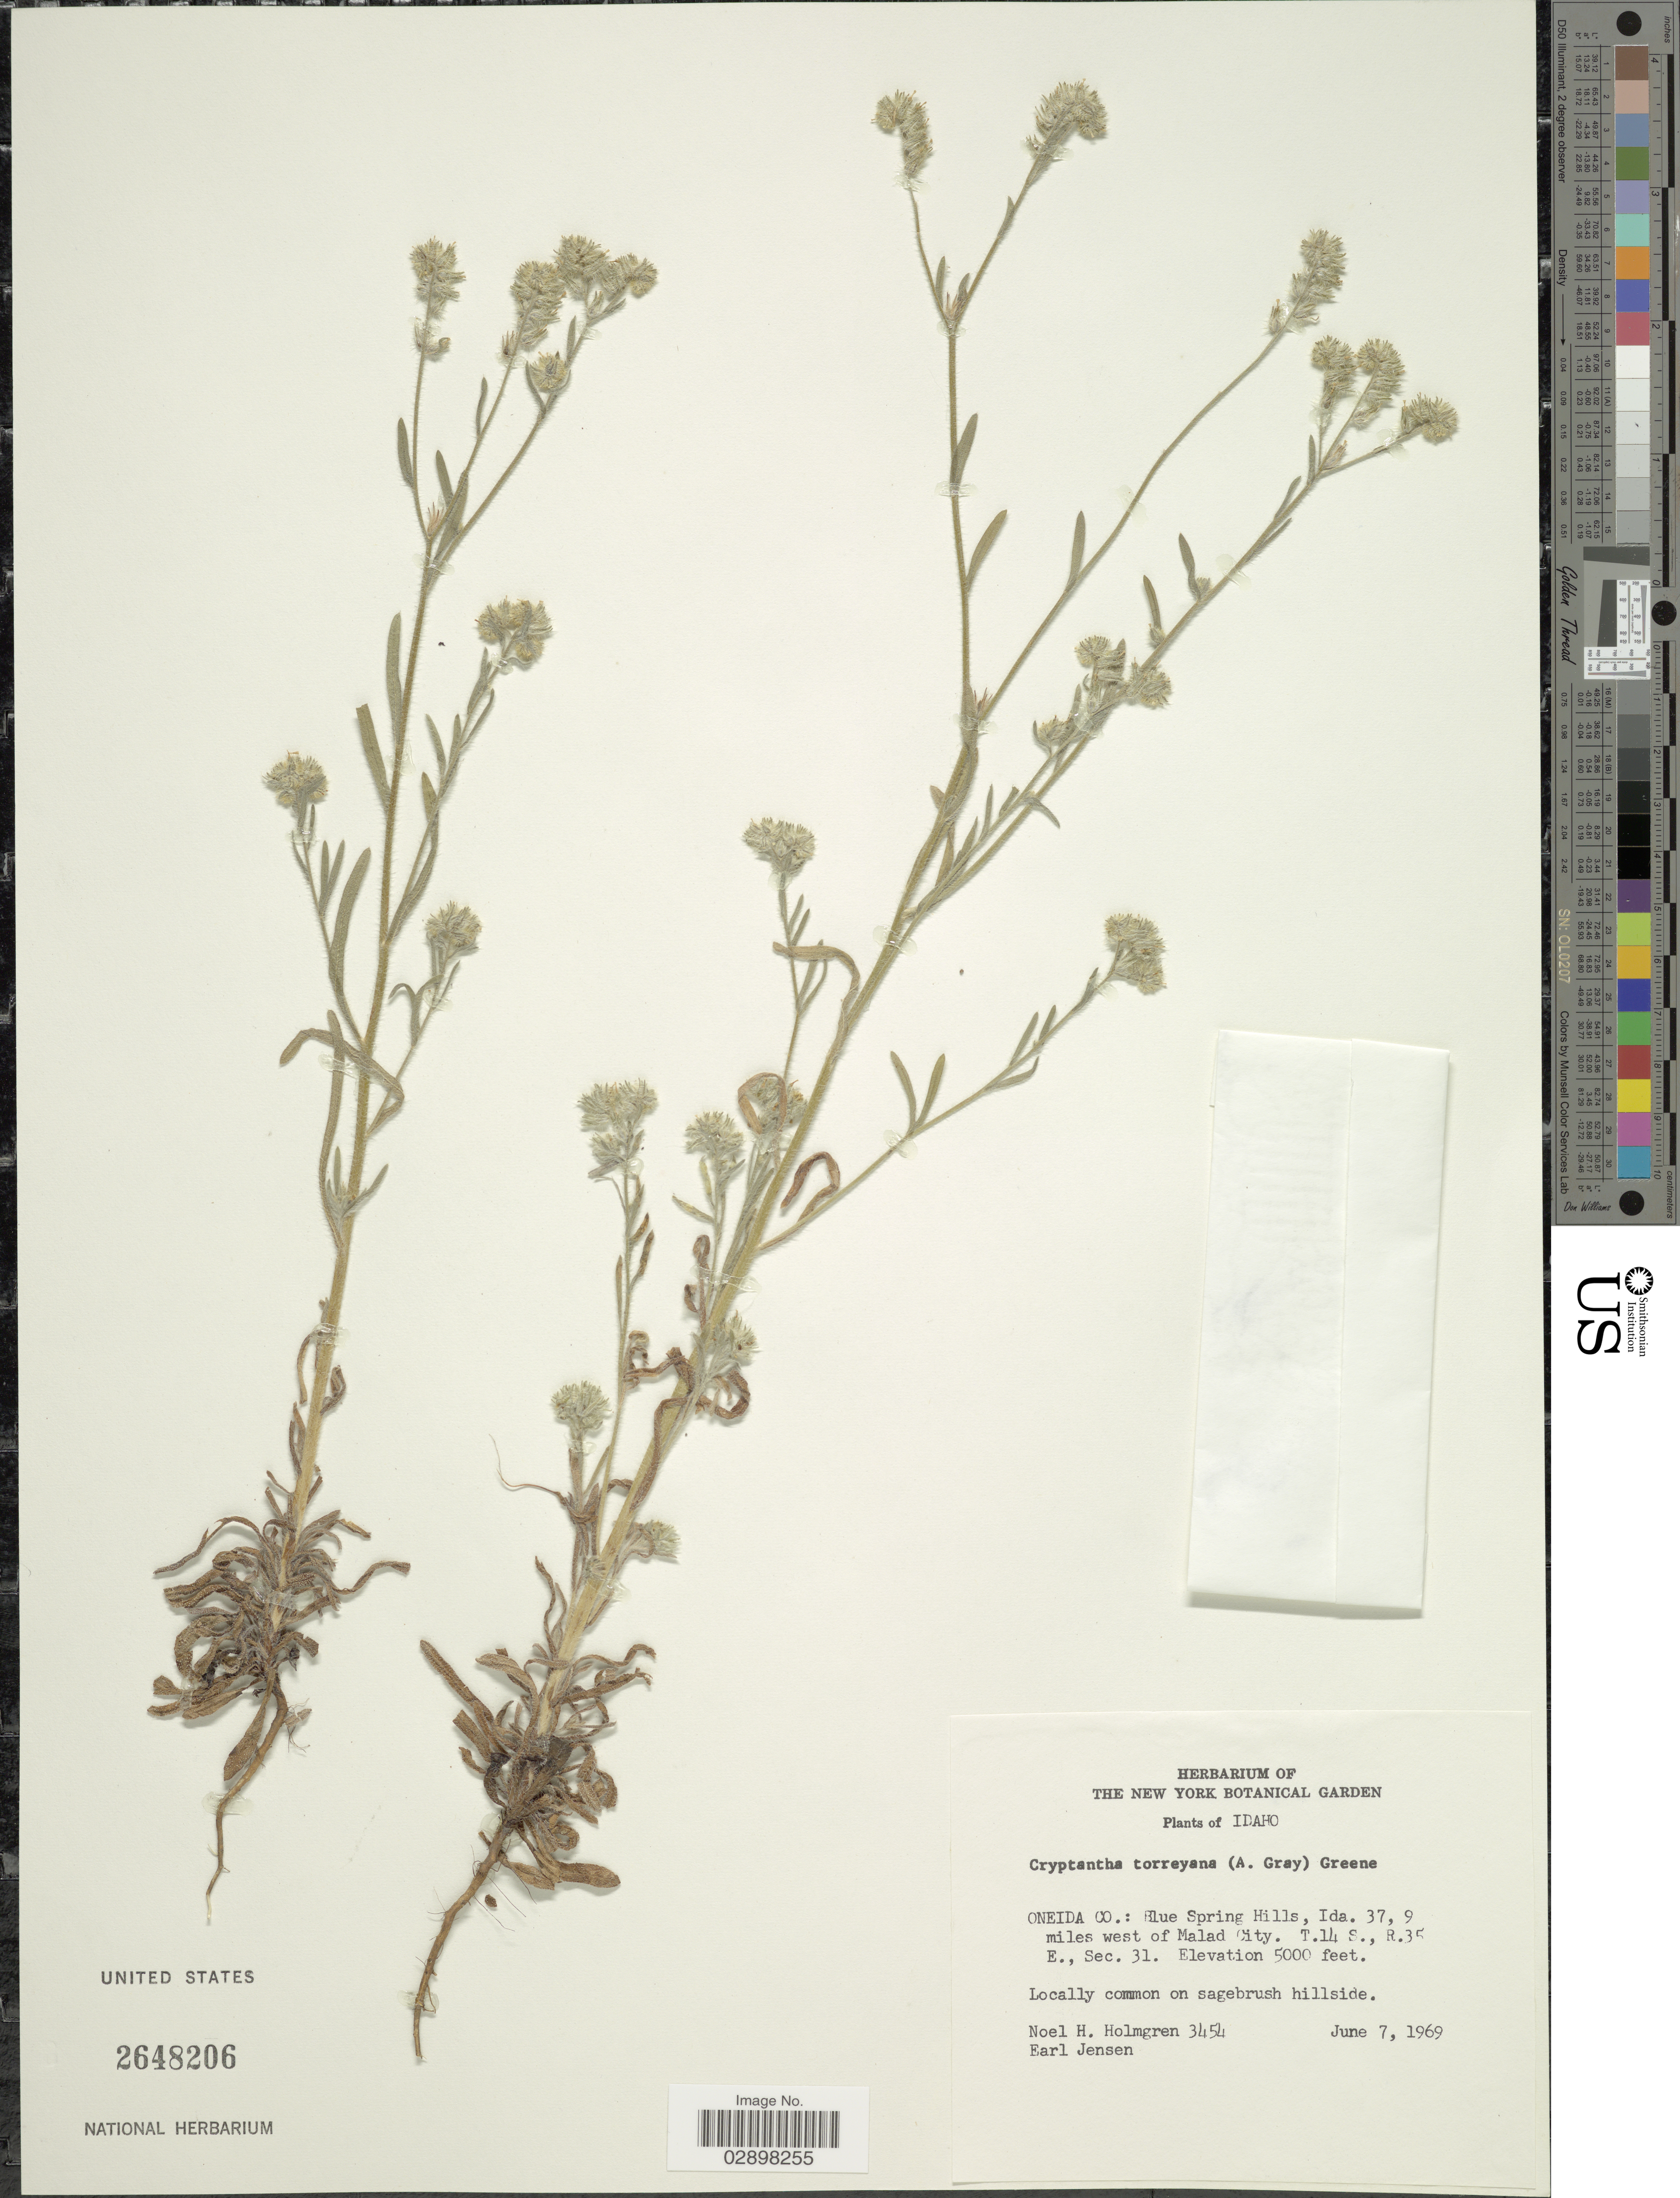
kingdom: Plantae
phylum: Tracheophyta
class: Magnoliopsida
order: Boraginales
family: Boraginaceae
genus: Cryptantha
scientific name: Cryptantha torreyana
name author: (A. Gray) S.W. Greene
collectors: N. H. Holmgren & E. Jensen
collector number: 3454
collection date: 1969-06-07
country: United States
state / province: Idaho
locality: Oneida Co.: Blue Spring Hills, Ida. 37,9 miles west of Malad City. T14S, R35E, Sec.31.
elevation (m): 1524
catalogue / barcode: US 2648206